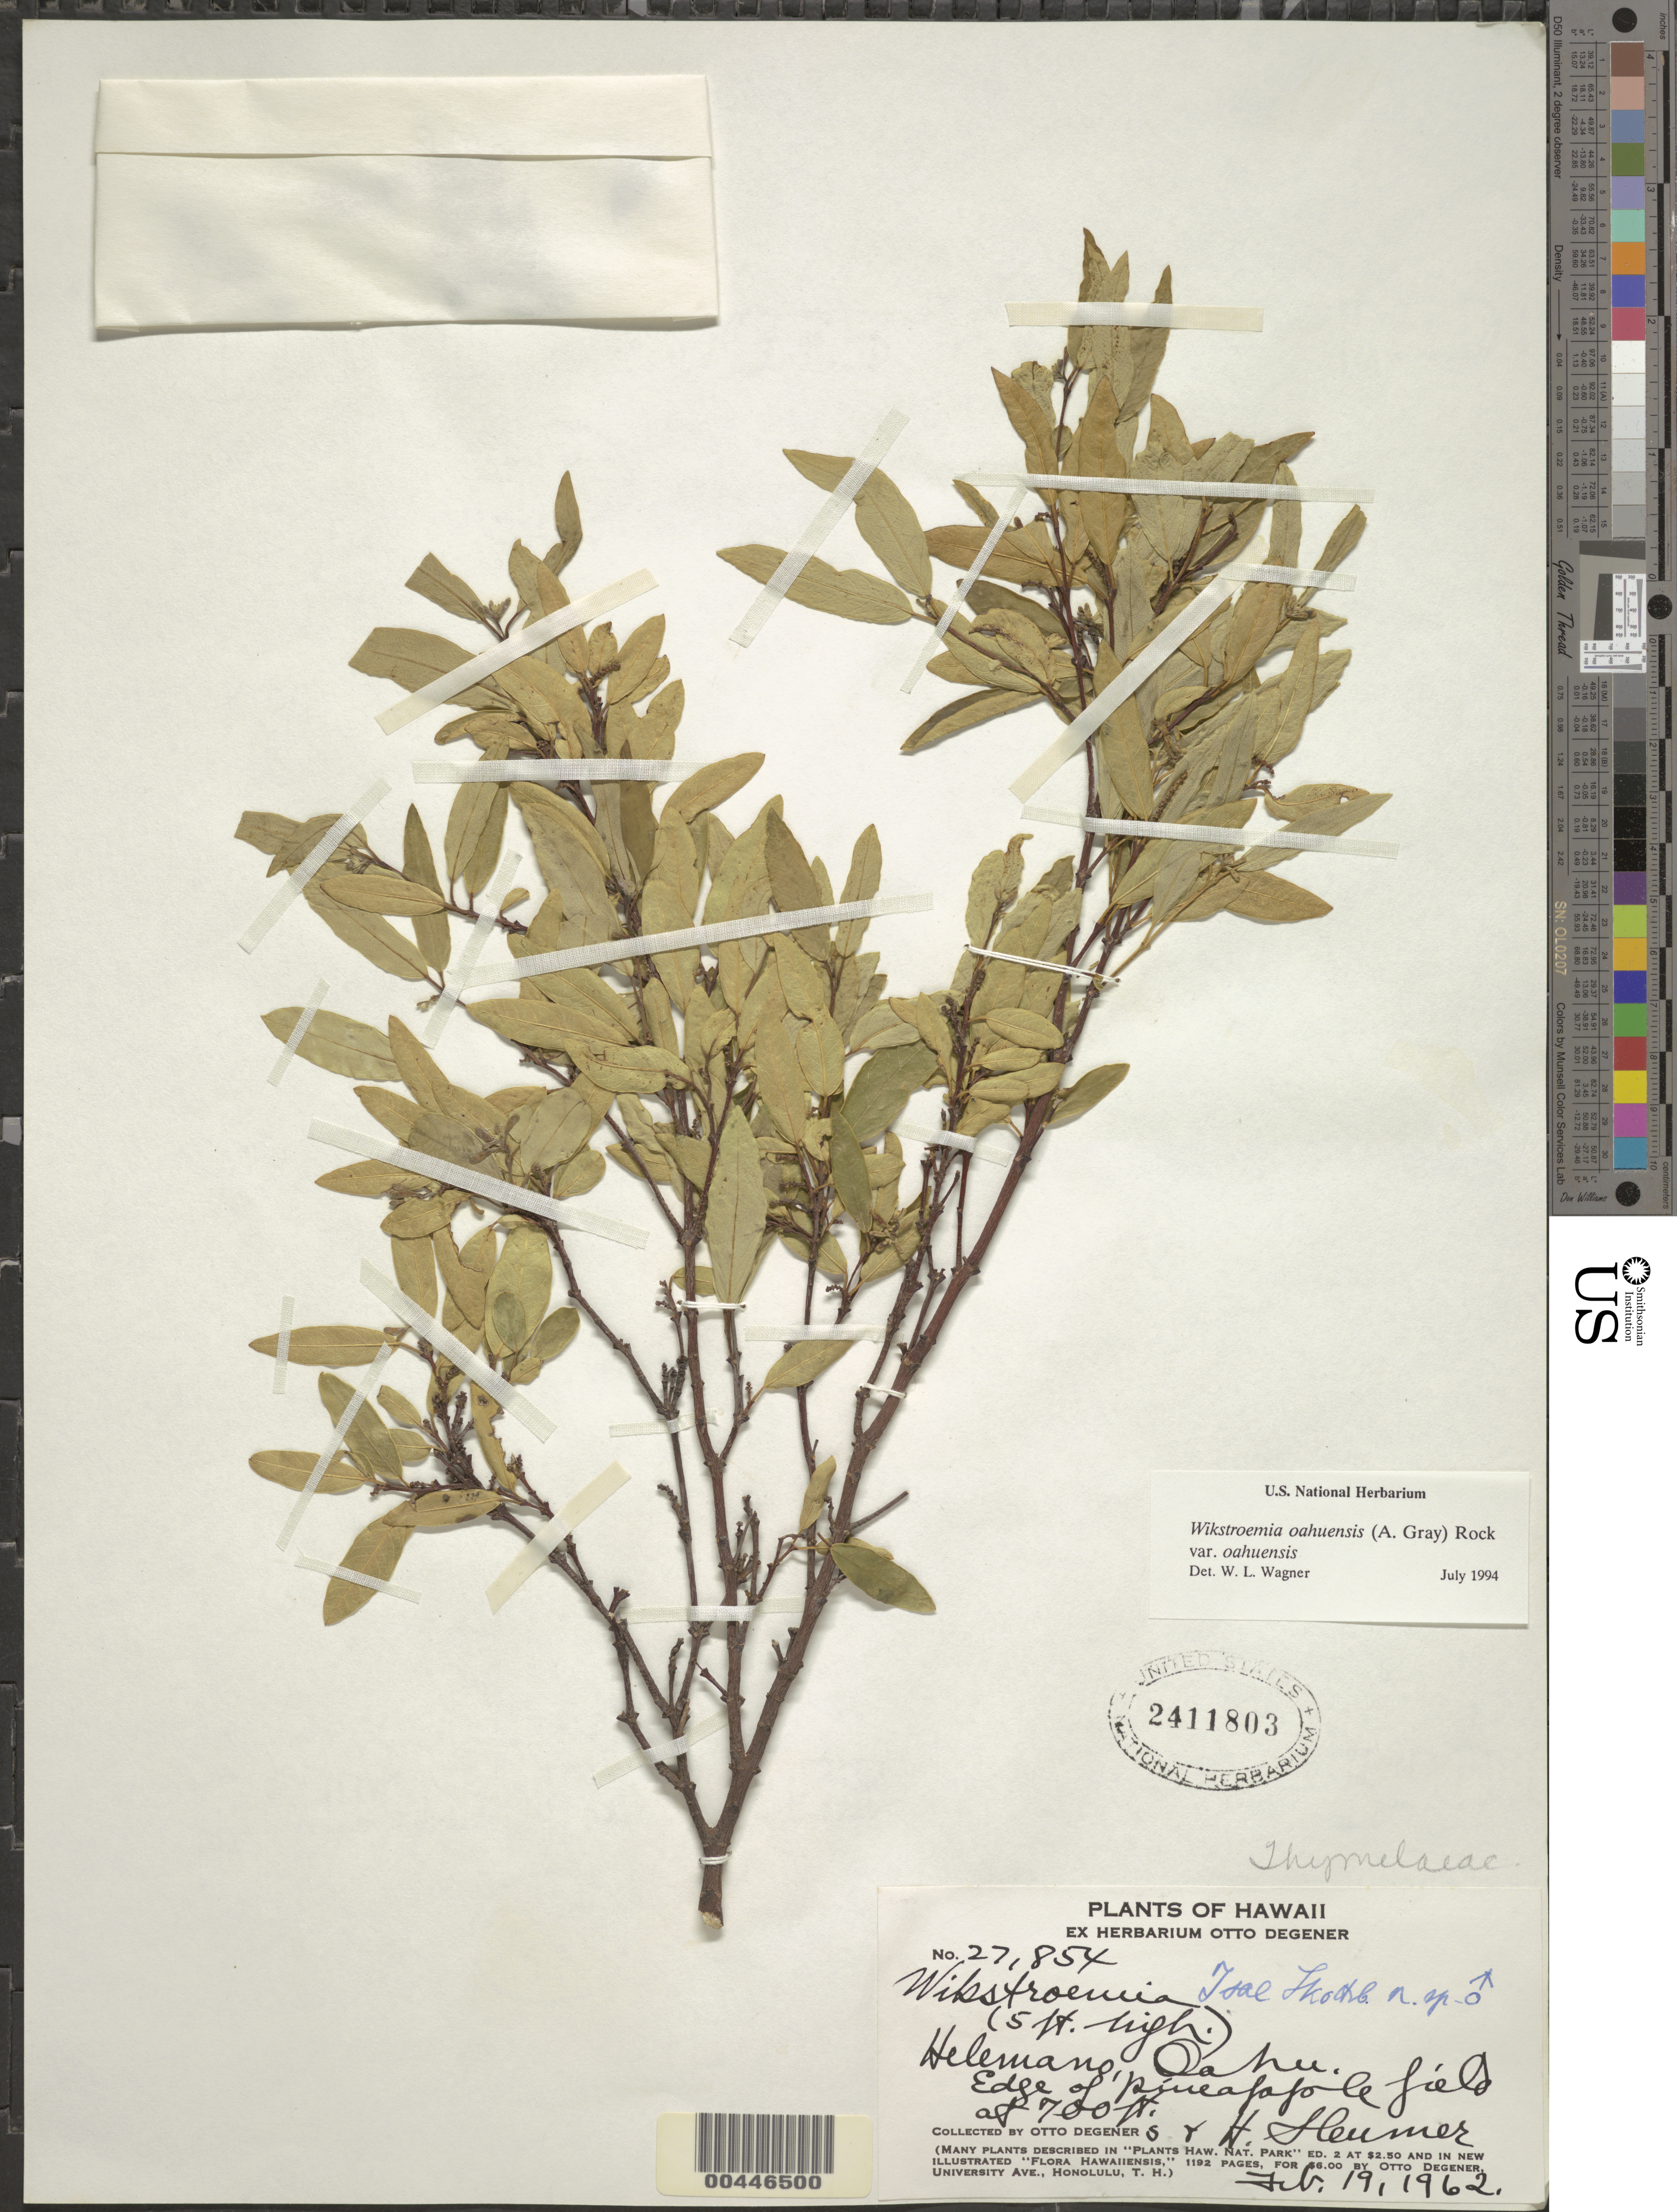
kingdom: Plantae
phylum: Tracheophyta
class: Magnoliopsida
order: Malvales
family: Thymelaeaceae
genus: Wikstroemia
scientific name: Wikstroemia oahuensis var. oahuensis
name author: (A. Gray) Rock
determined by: Wagner, W. L., (BOT), Smithsonian Institution - National Museum of Natural History (UNITED STATES)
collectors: O. Degener, I. Degener & H. O. Sleumer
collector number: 27854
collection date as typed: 19 Feb 1962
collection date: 1962-02-19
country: United States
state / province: Hawaii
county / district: Honolulu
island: Oahu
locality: Helemano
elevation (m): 213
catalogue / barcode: US 2411803